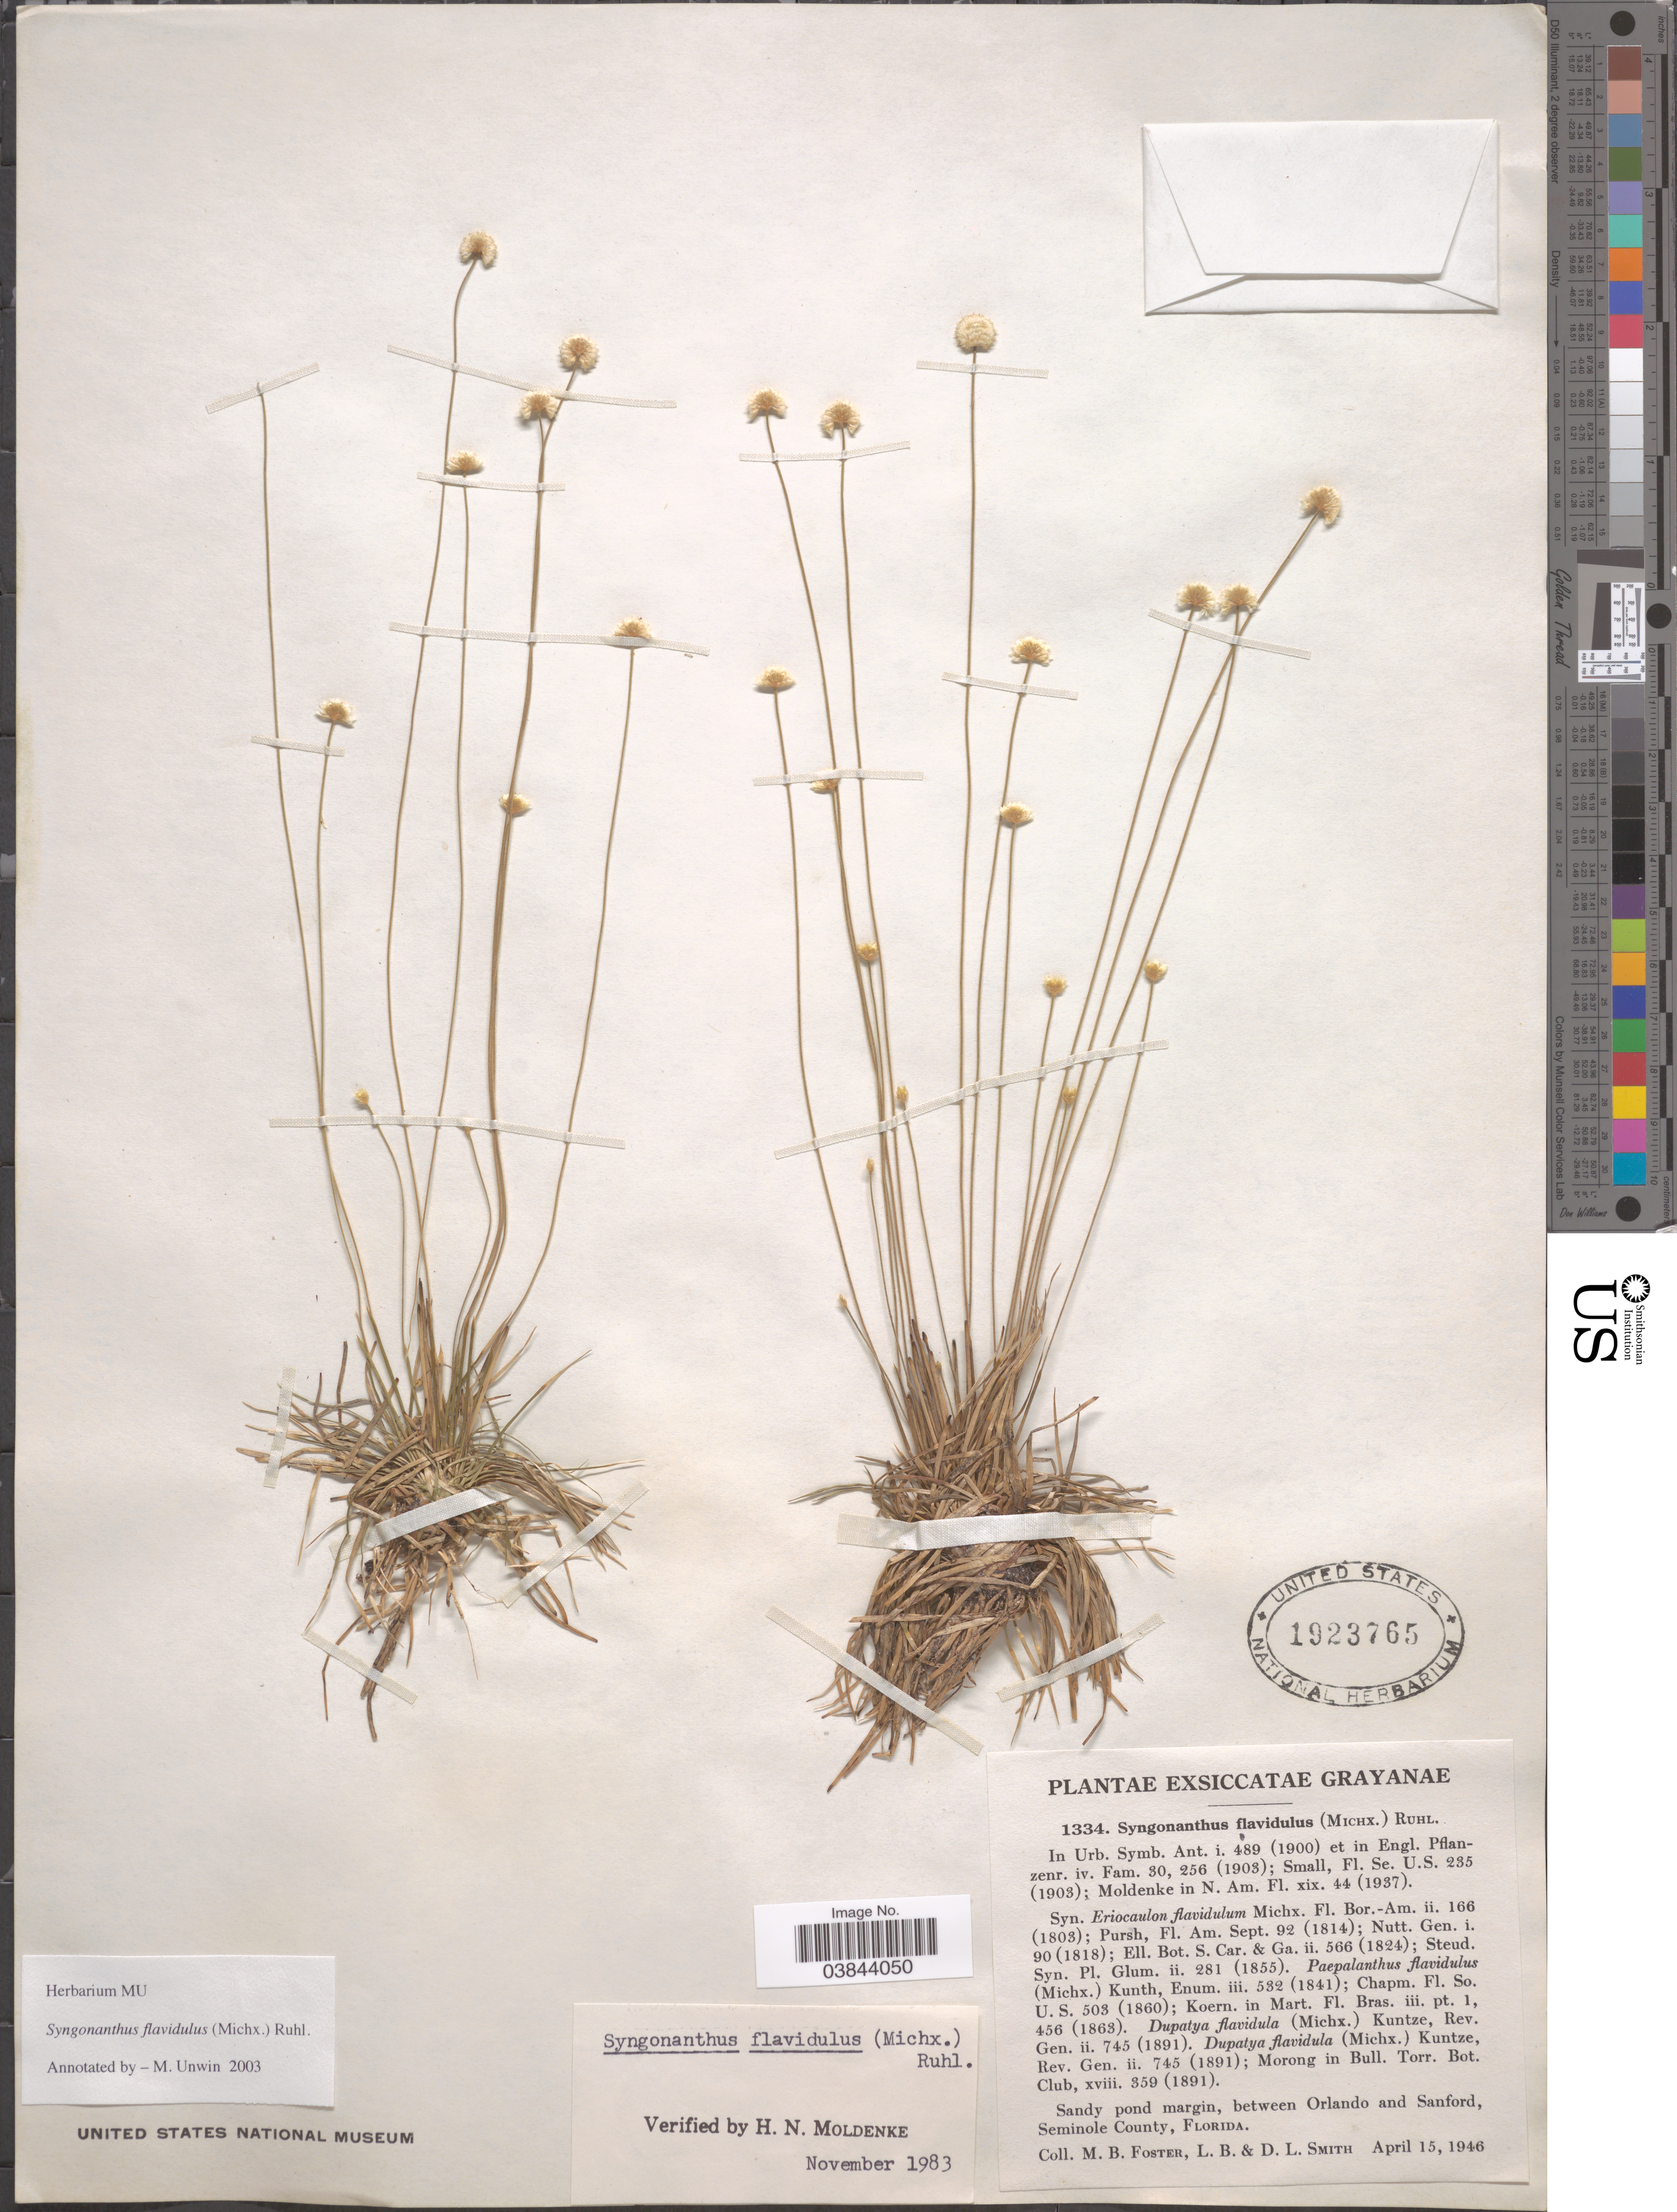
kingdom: Plantae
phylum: Tracheophyta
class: Liliopsida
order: Poales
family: Eriocaulaceae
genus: Syngonanthus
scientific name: Syngonanthus flavidulus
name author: (Michx.) Ruhland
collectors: M. B. Foster, L. Smith & D. L. Smith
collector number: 1334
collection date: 1946-04-15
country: United States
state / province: Florida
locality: Sandy pond margin, between Orlando and Sanford, Seminole County.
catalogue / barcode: US 1923765